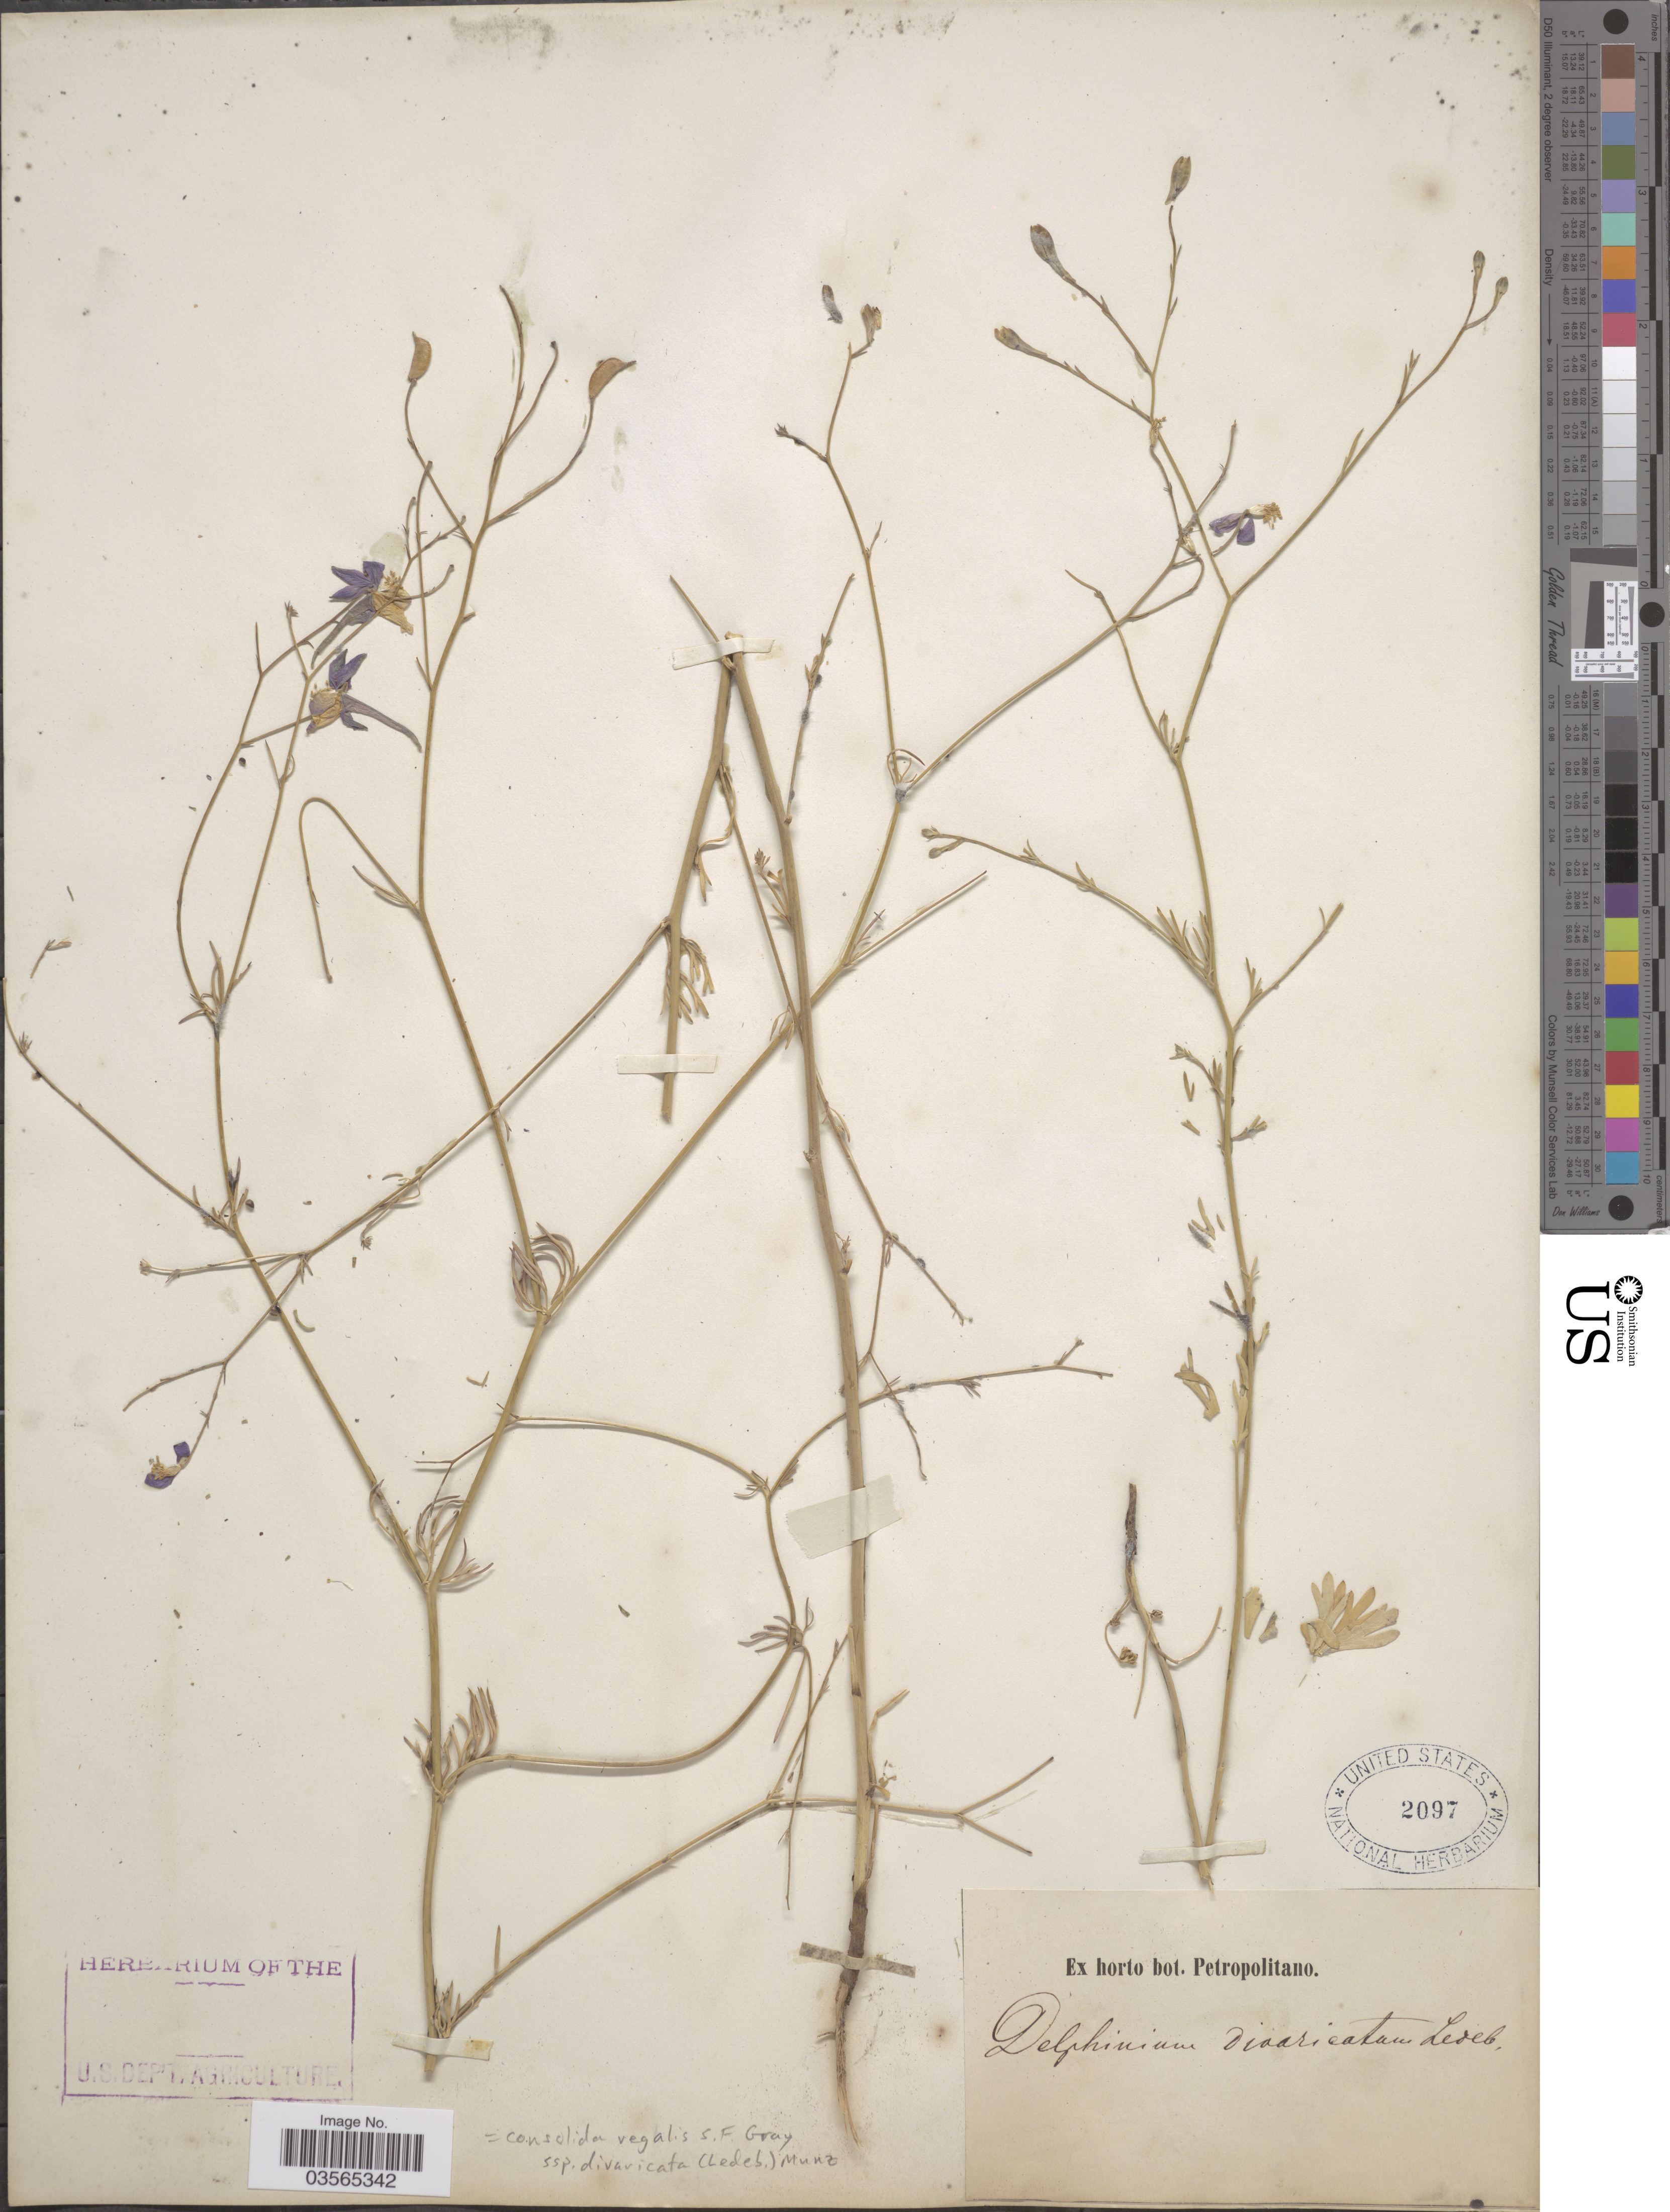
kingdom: Plantae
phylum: Tracheophyta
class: Magnoliopsida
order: Ranunculales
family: Ranunculaceae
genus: Delphinium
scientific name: Delphinium divaricatum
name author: Ledeb.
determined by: Strong, Mark T., (BOT), Smithsonian Institution - National Museum of Natural History (UNITED STATES)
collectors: ex Horto Bot. Petropolitano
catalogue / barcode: US 2097